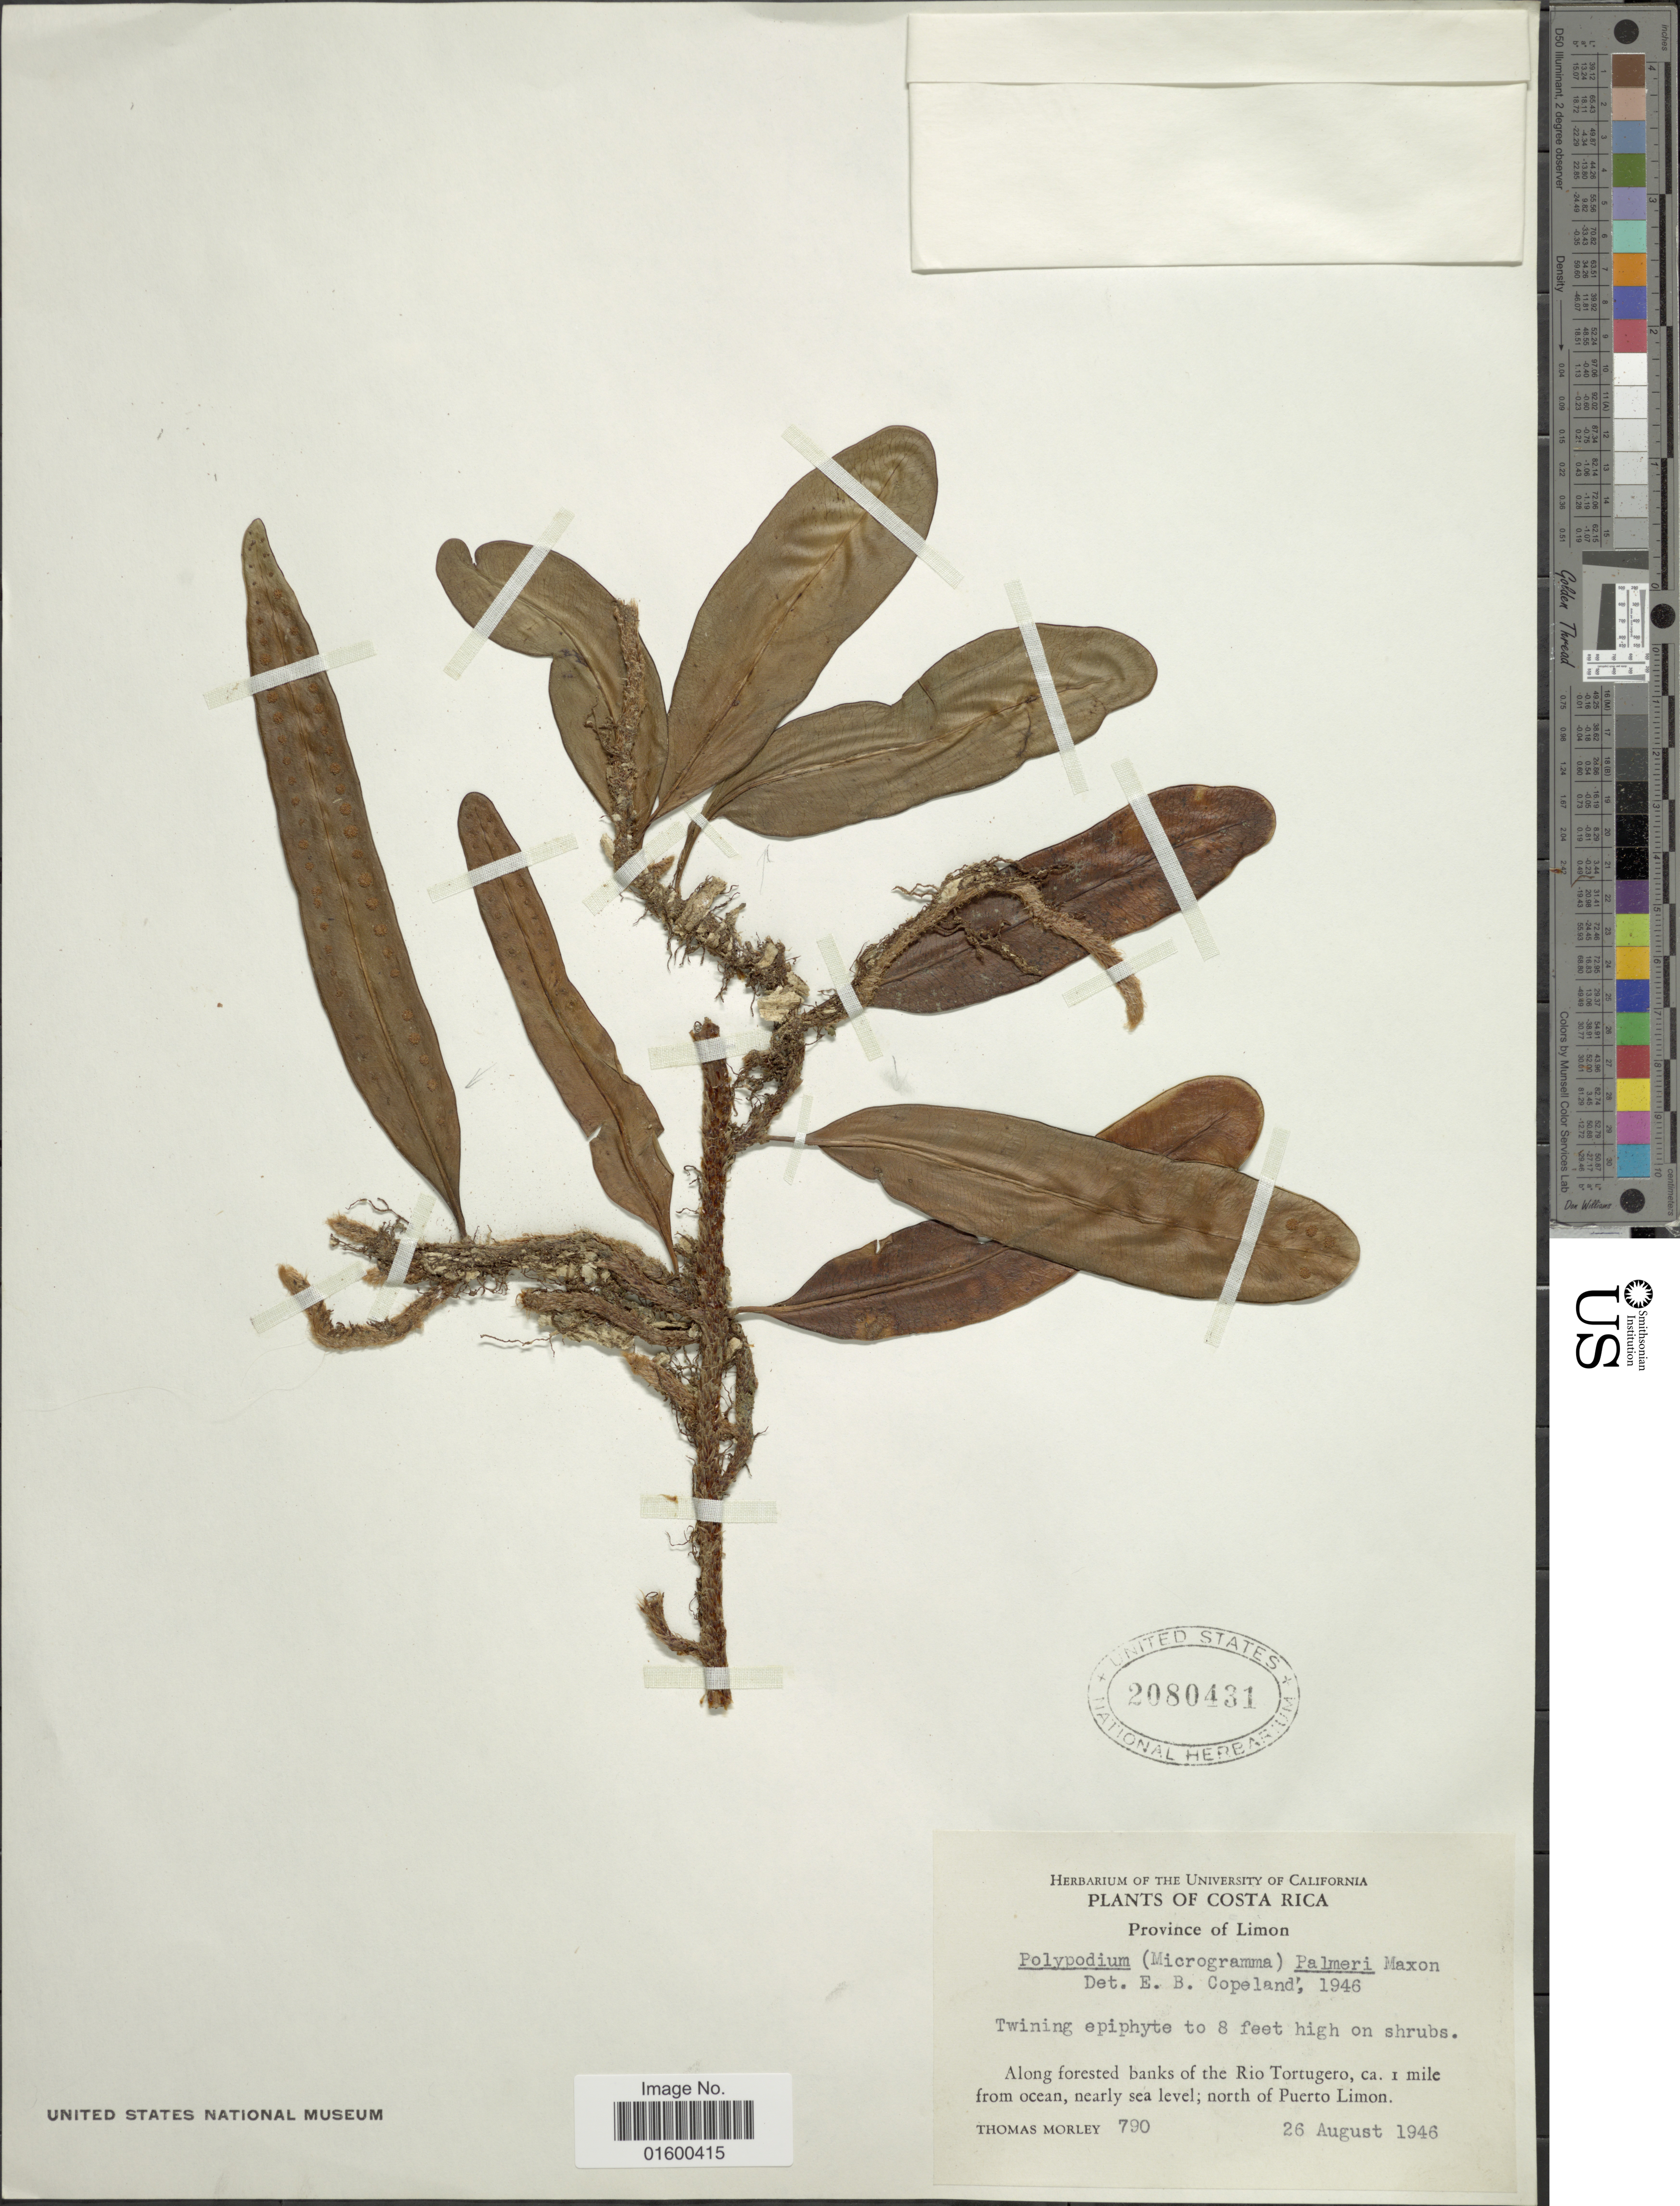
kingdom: Plantae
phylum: Tracheophyta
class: Polypodiopsida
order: Polypodiales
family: Polypodiaceae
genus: Microgramma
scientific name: Microgramma nitida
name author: (J. Sm.) A.R. Sm.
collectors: T. Morley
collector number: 790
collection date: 1946-08-26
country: Costa Rica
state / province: Limón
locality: Province of Limon, along forested banks of the Rio Tortugero, ca 1 mile from ocean, north of Puerto Limon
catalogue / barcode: US 2080431